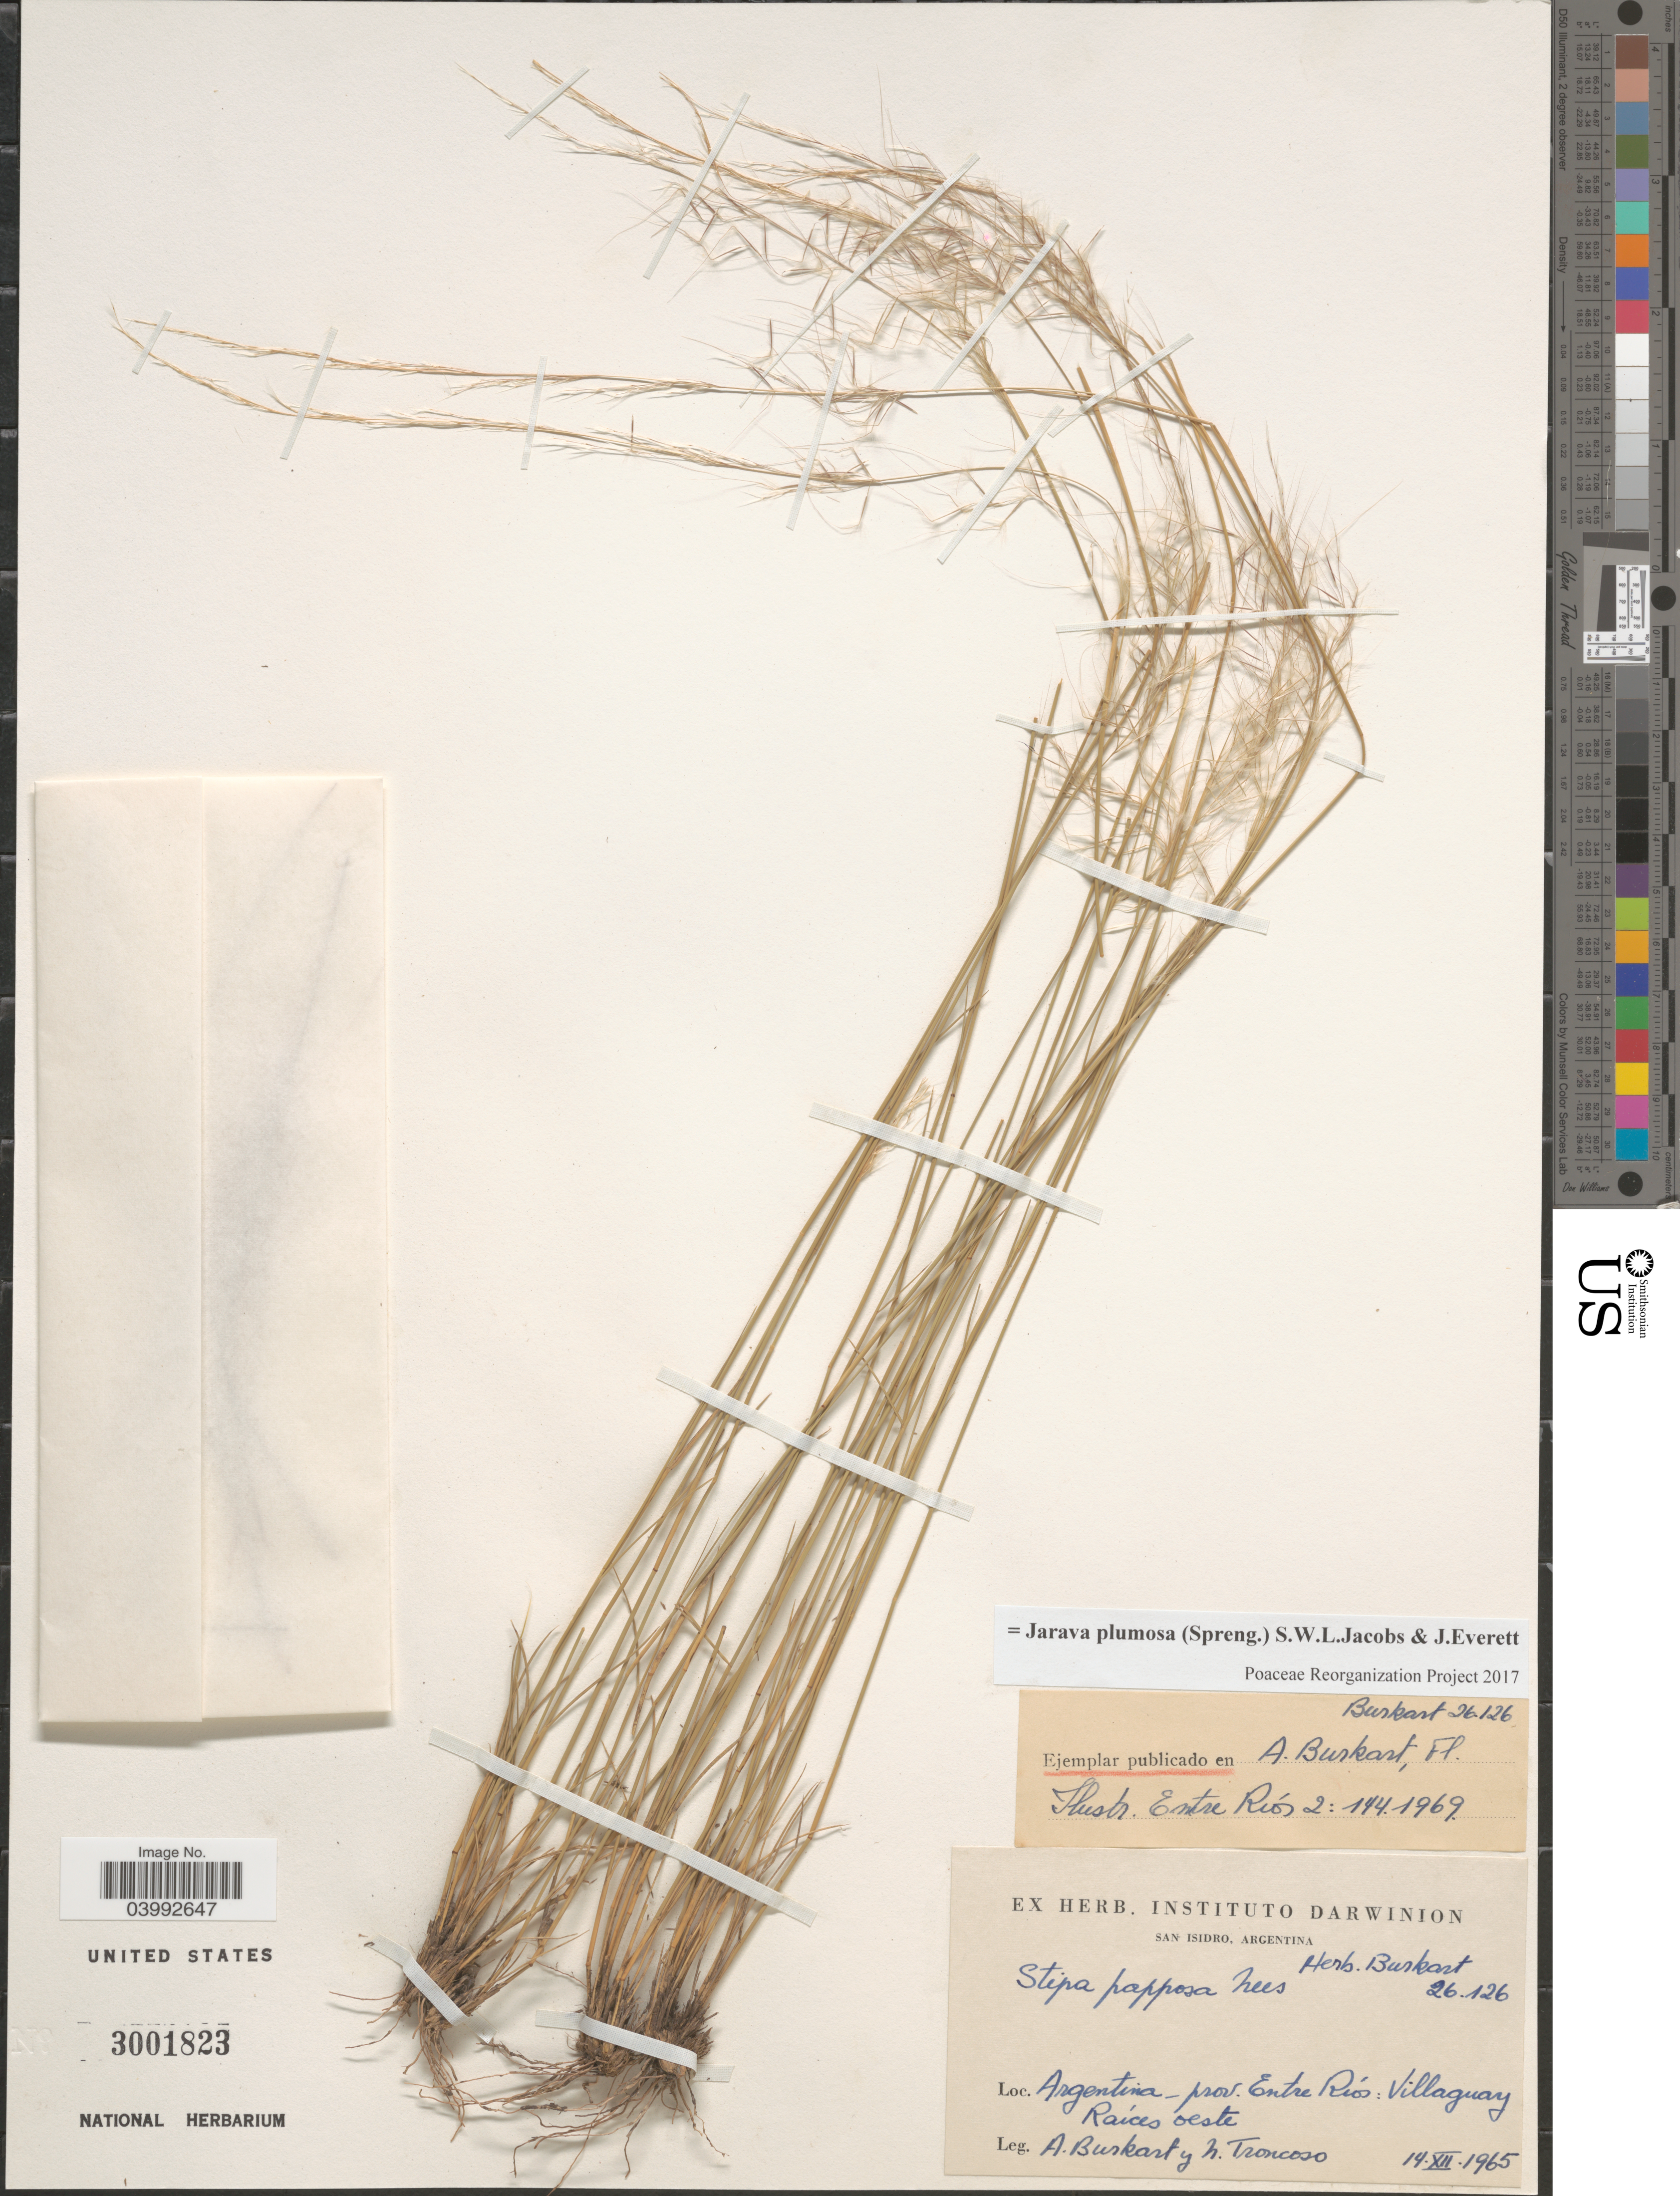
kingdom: Plantae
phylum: Tracheophyta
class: Liliopsida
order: Poales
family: Poaceae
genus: Stipa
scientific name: Stipa papposa Nees, nom. illeg.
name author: Nees in Mart.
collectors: A. E. Burkart & N. Troncoso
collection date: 1965-12-14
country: Argentina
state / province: Entre Rios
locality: Villaguay. Raíces oeste.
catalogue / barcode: US 3001823